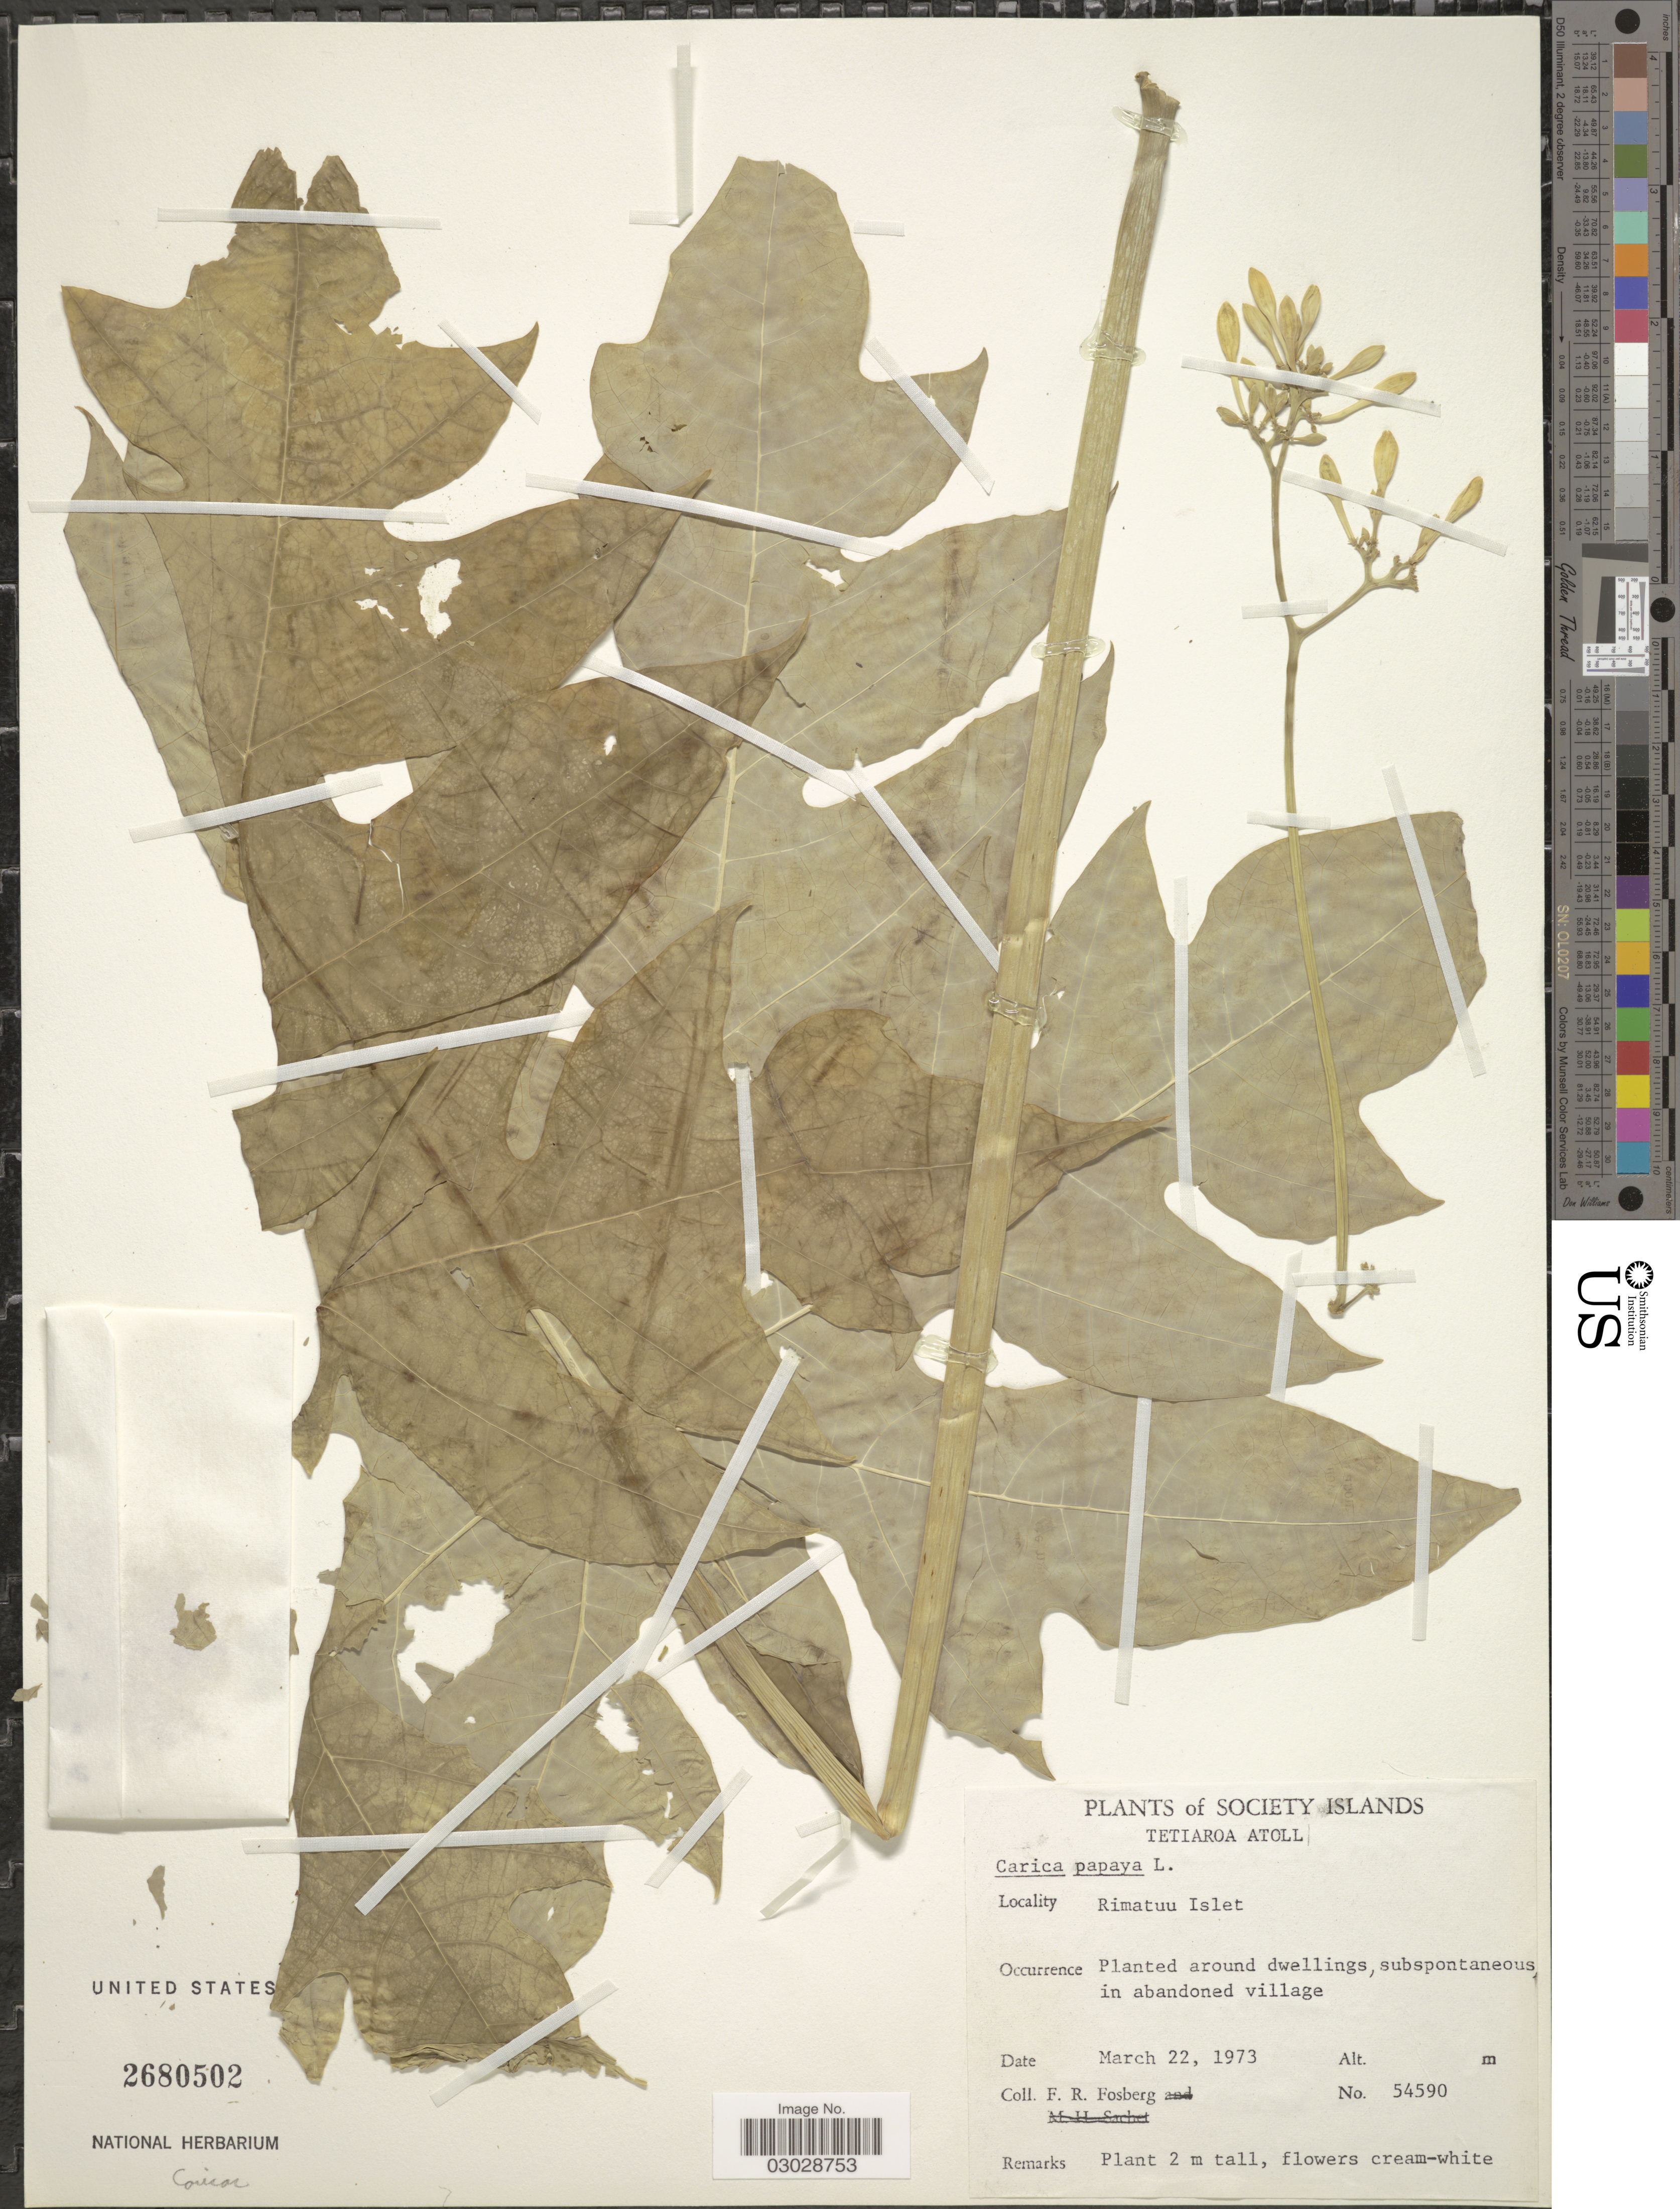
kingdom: Plantae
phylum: Tracheophyta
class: Magnoliopsida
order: Brassicales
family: Caricaceae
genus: Carica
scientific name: Carica papaya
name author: L.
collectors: F. R. Fosberg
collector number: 54590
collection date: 1973-03-22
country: French Polynesia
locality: Society Islands. Tetiaroa Atoll. Rimatuu Islet.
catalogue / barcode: US 2680502